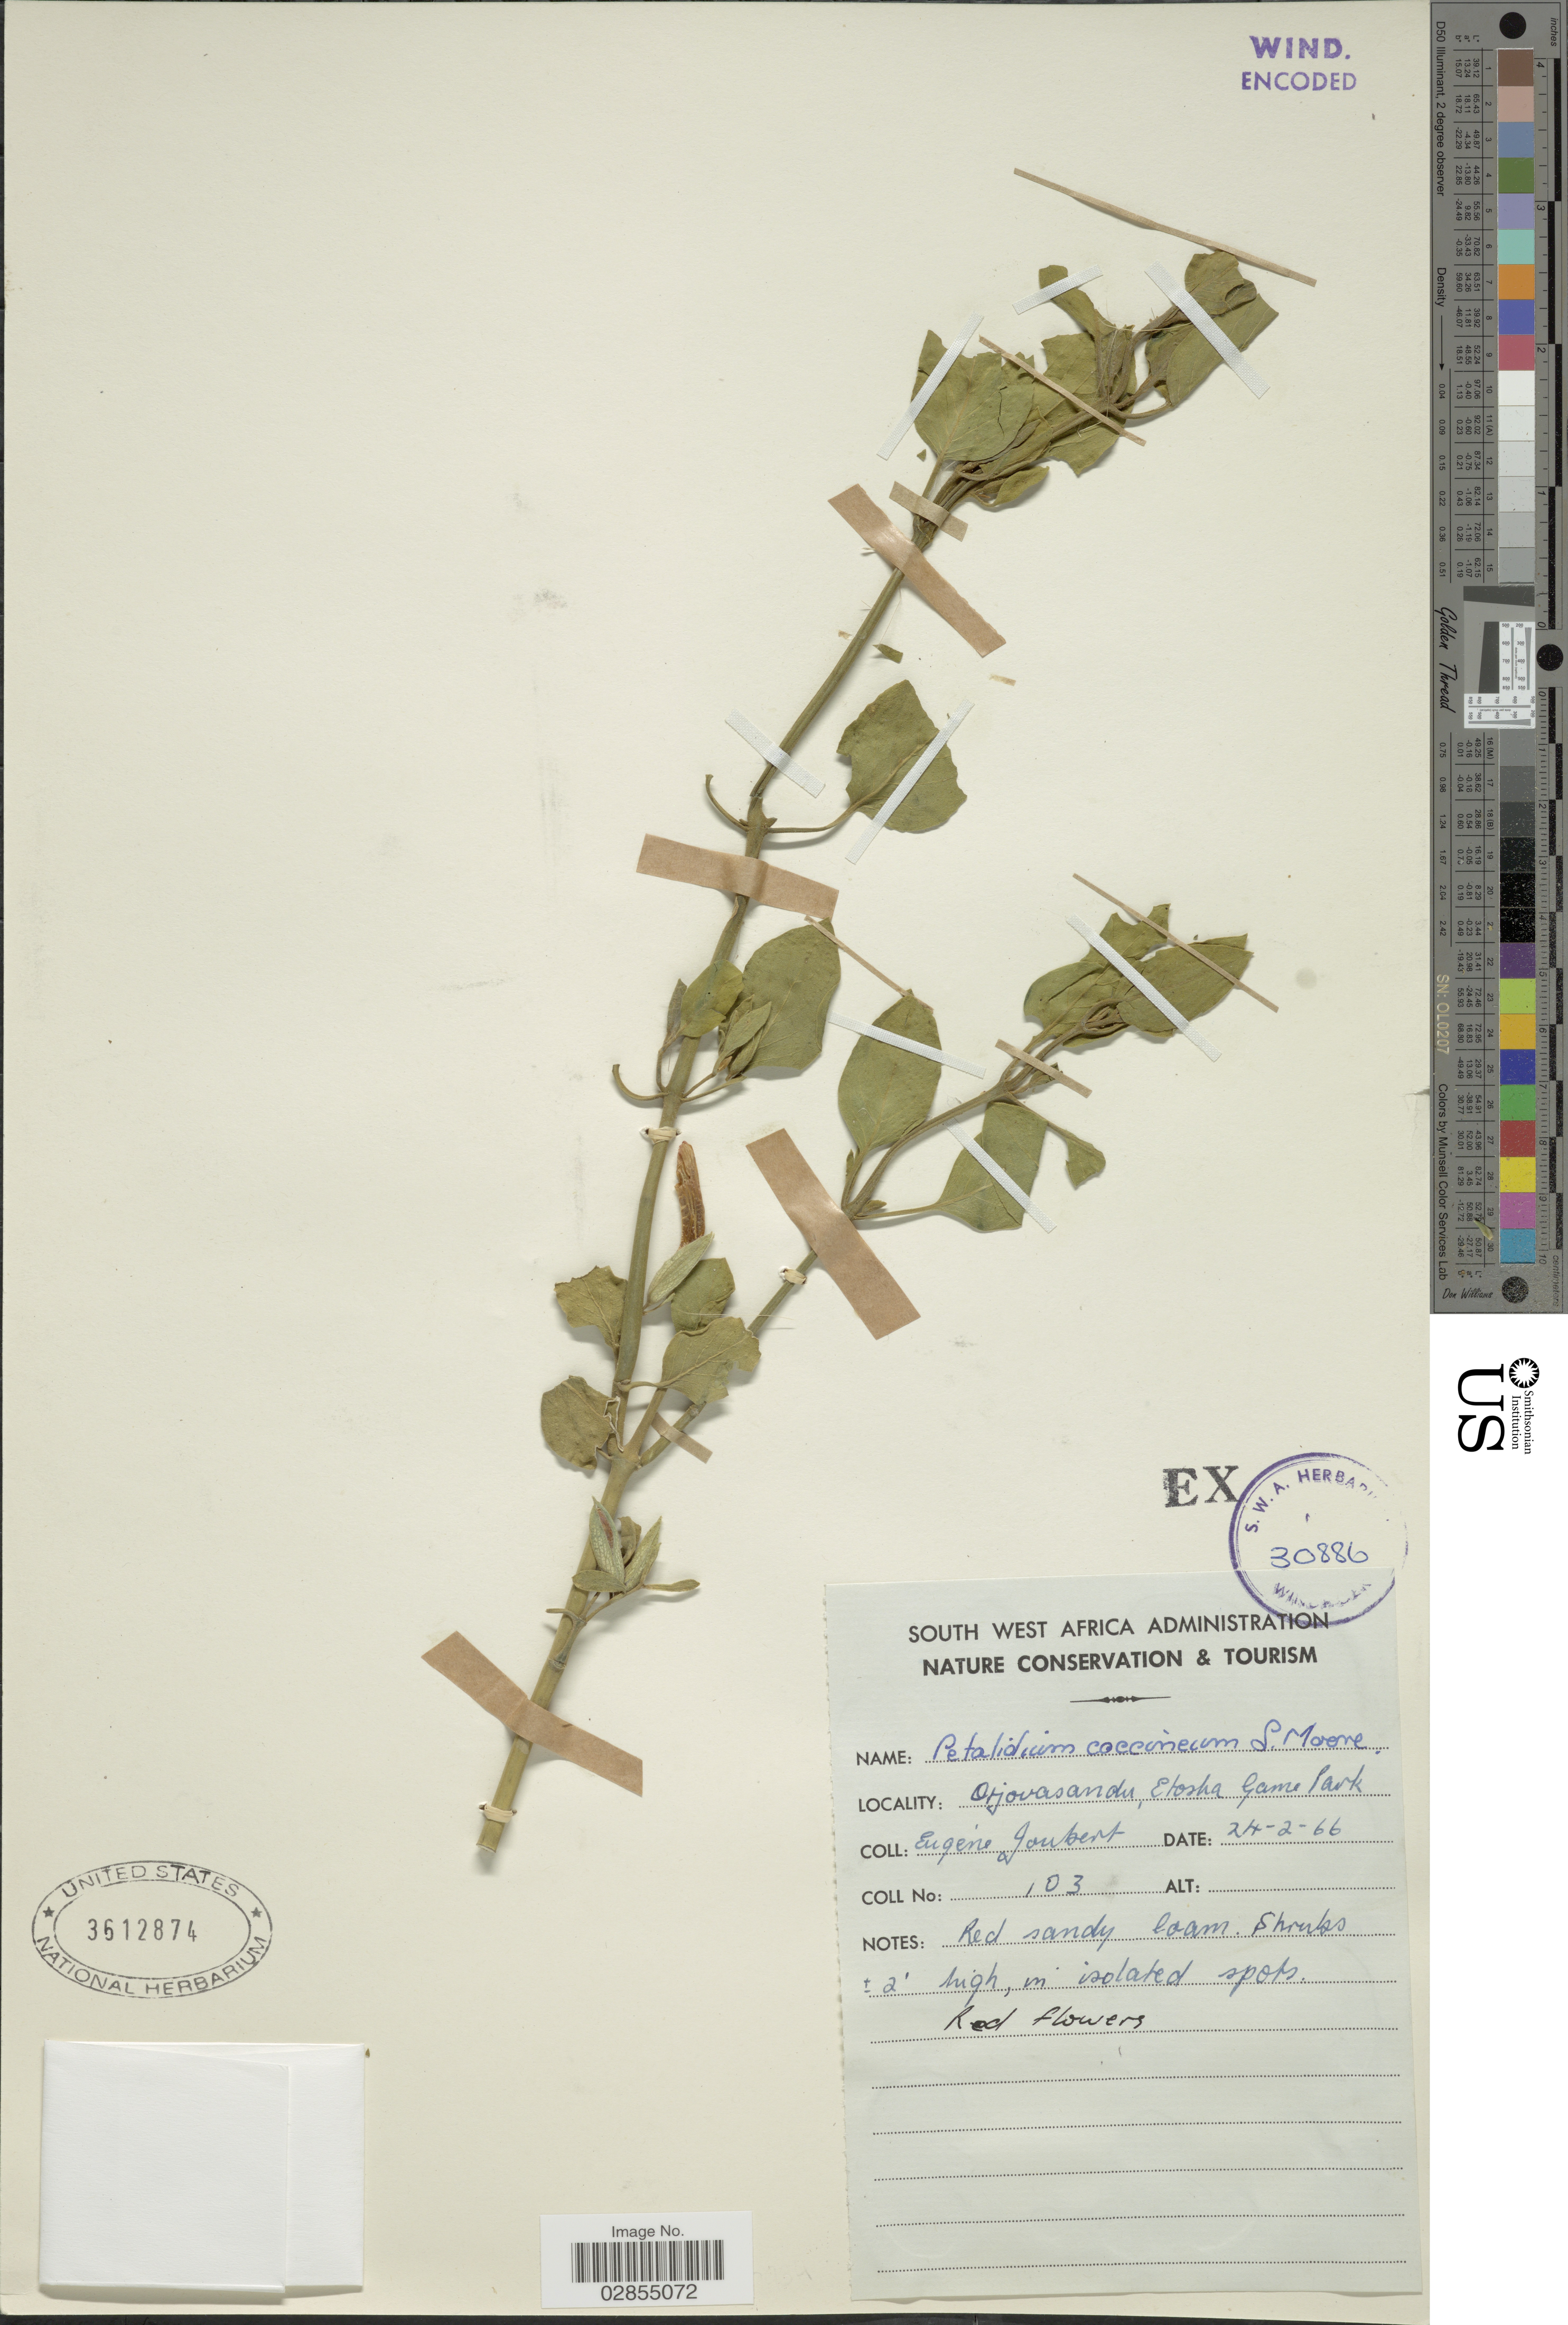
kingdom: Plantae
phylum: Tracheophyta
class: Magnoliopsida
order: Lamiales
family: Acanthaceae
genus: Petalidium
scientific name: Petalidium coccineum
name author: S. Moore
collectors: E. Joubert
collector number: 103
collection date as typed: Transcribed d/m/y: 24/2/66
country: Namibia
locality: Orjovasundu, Etosha Game Park.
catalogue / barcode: US 3612874